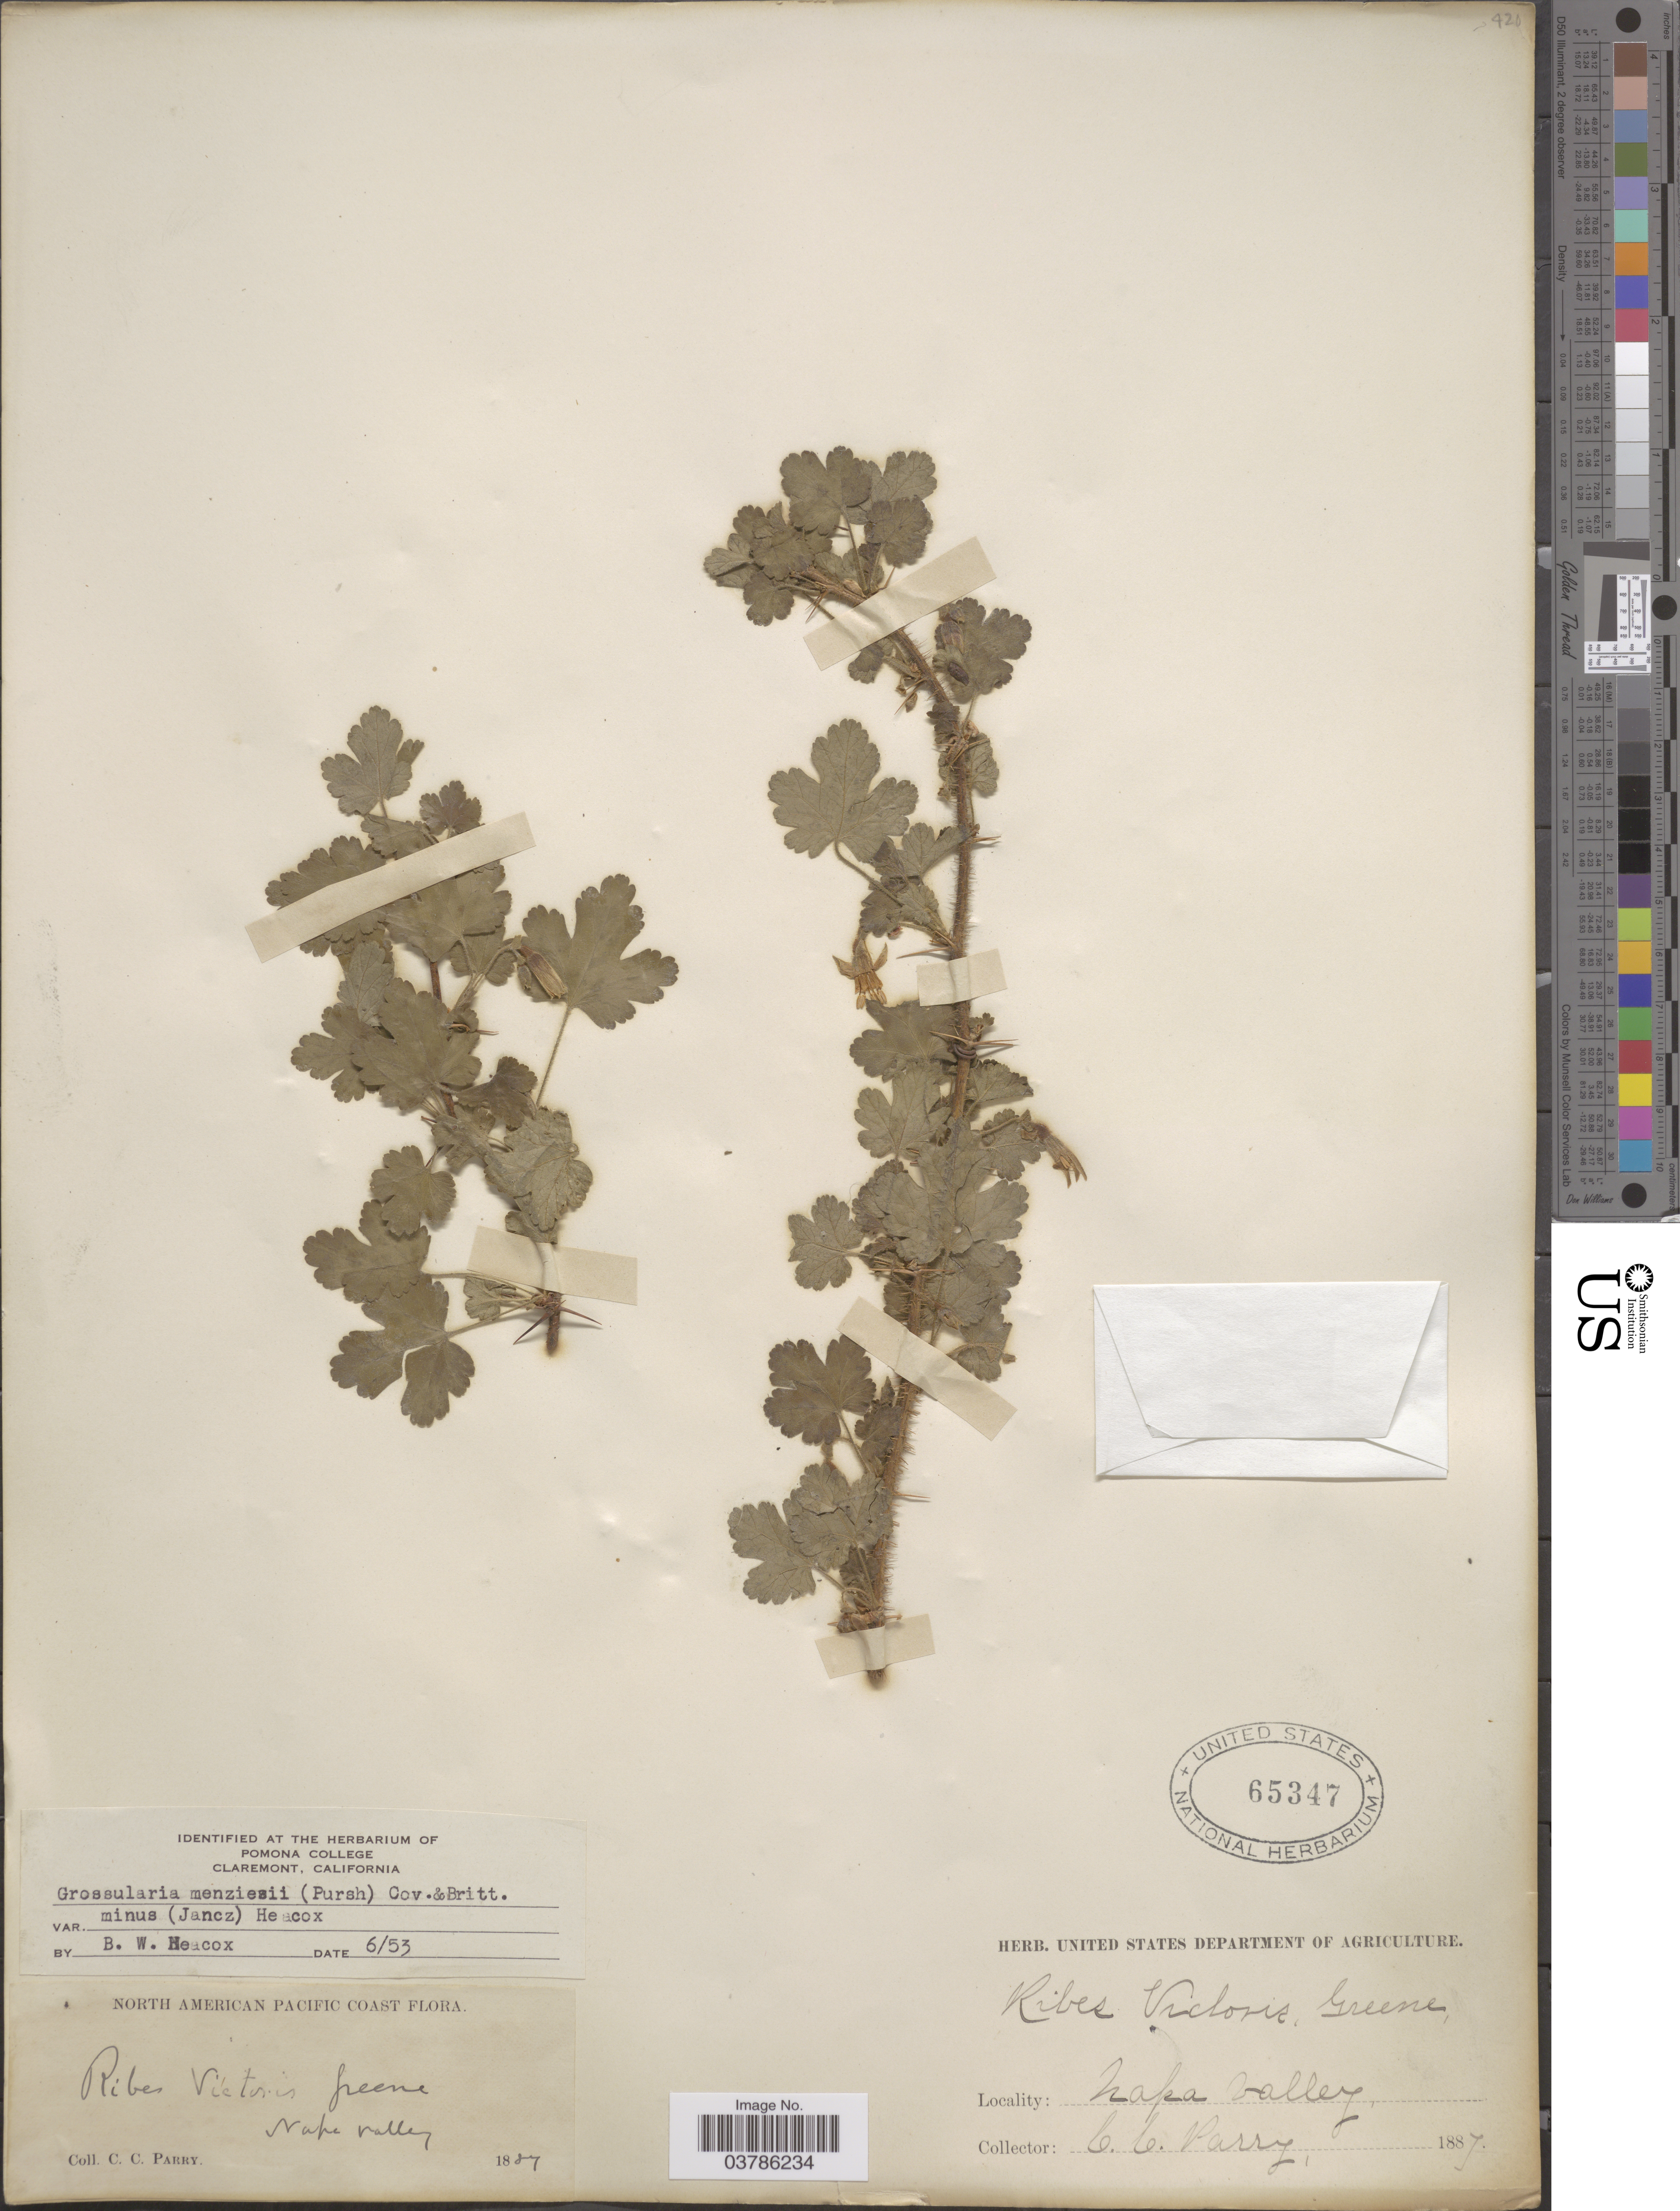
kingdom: Plantae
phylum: Tracheophyta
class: Magnoliopsida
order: Saxifragales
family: Grossulariaceae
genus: Ribes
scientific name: Ribes menziesii var. minus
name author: Jancz.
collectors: C. C. Parry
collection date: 1887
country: United States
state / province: California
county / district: Napa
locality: Pacific Coast. Napa Valley.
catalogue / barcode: US 65347